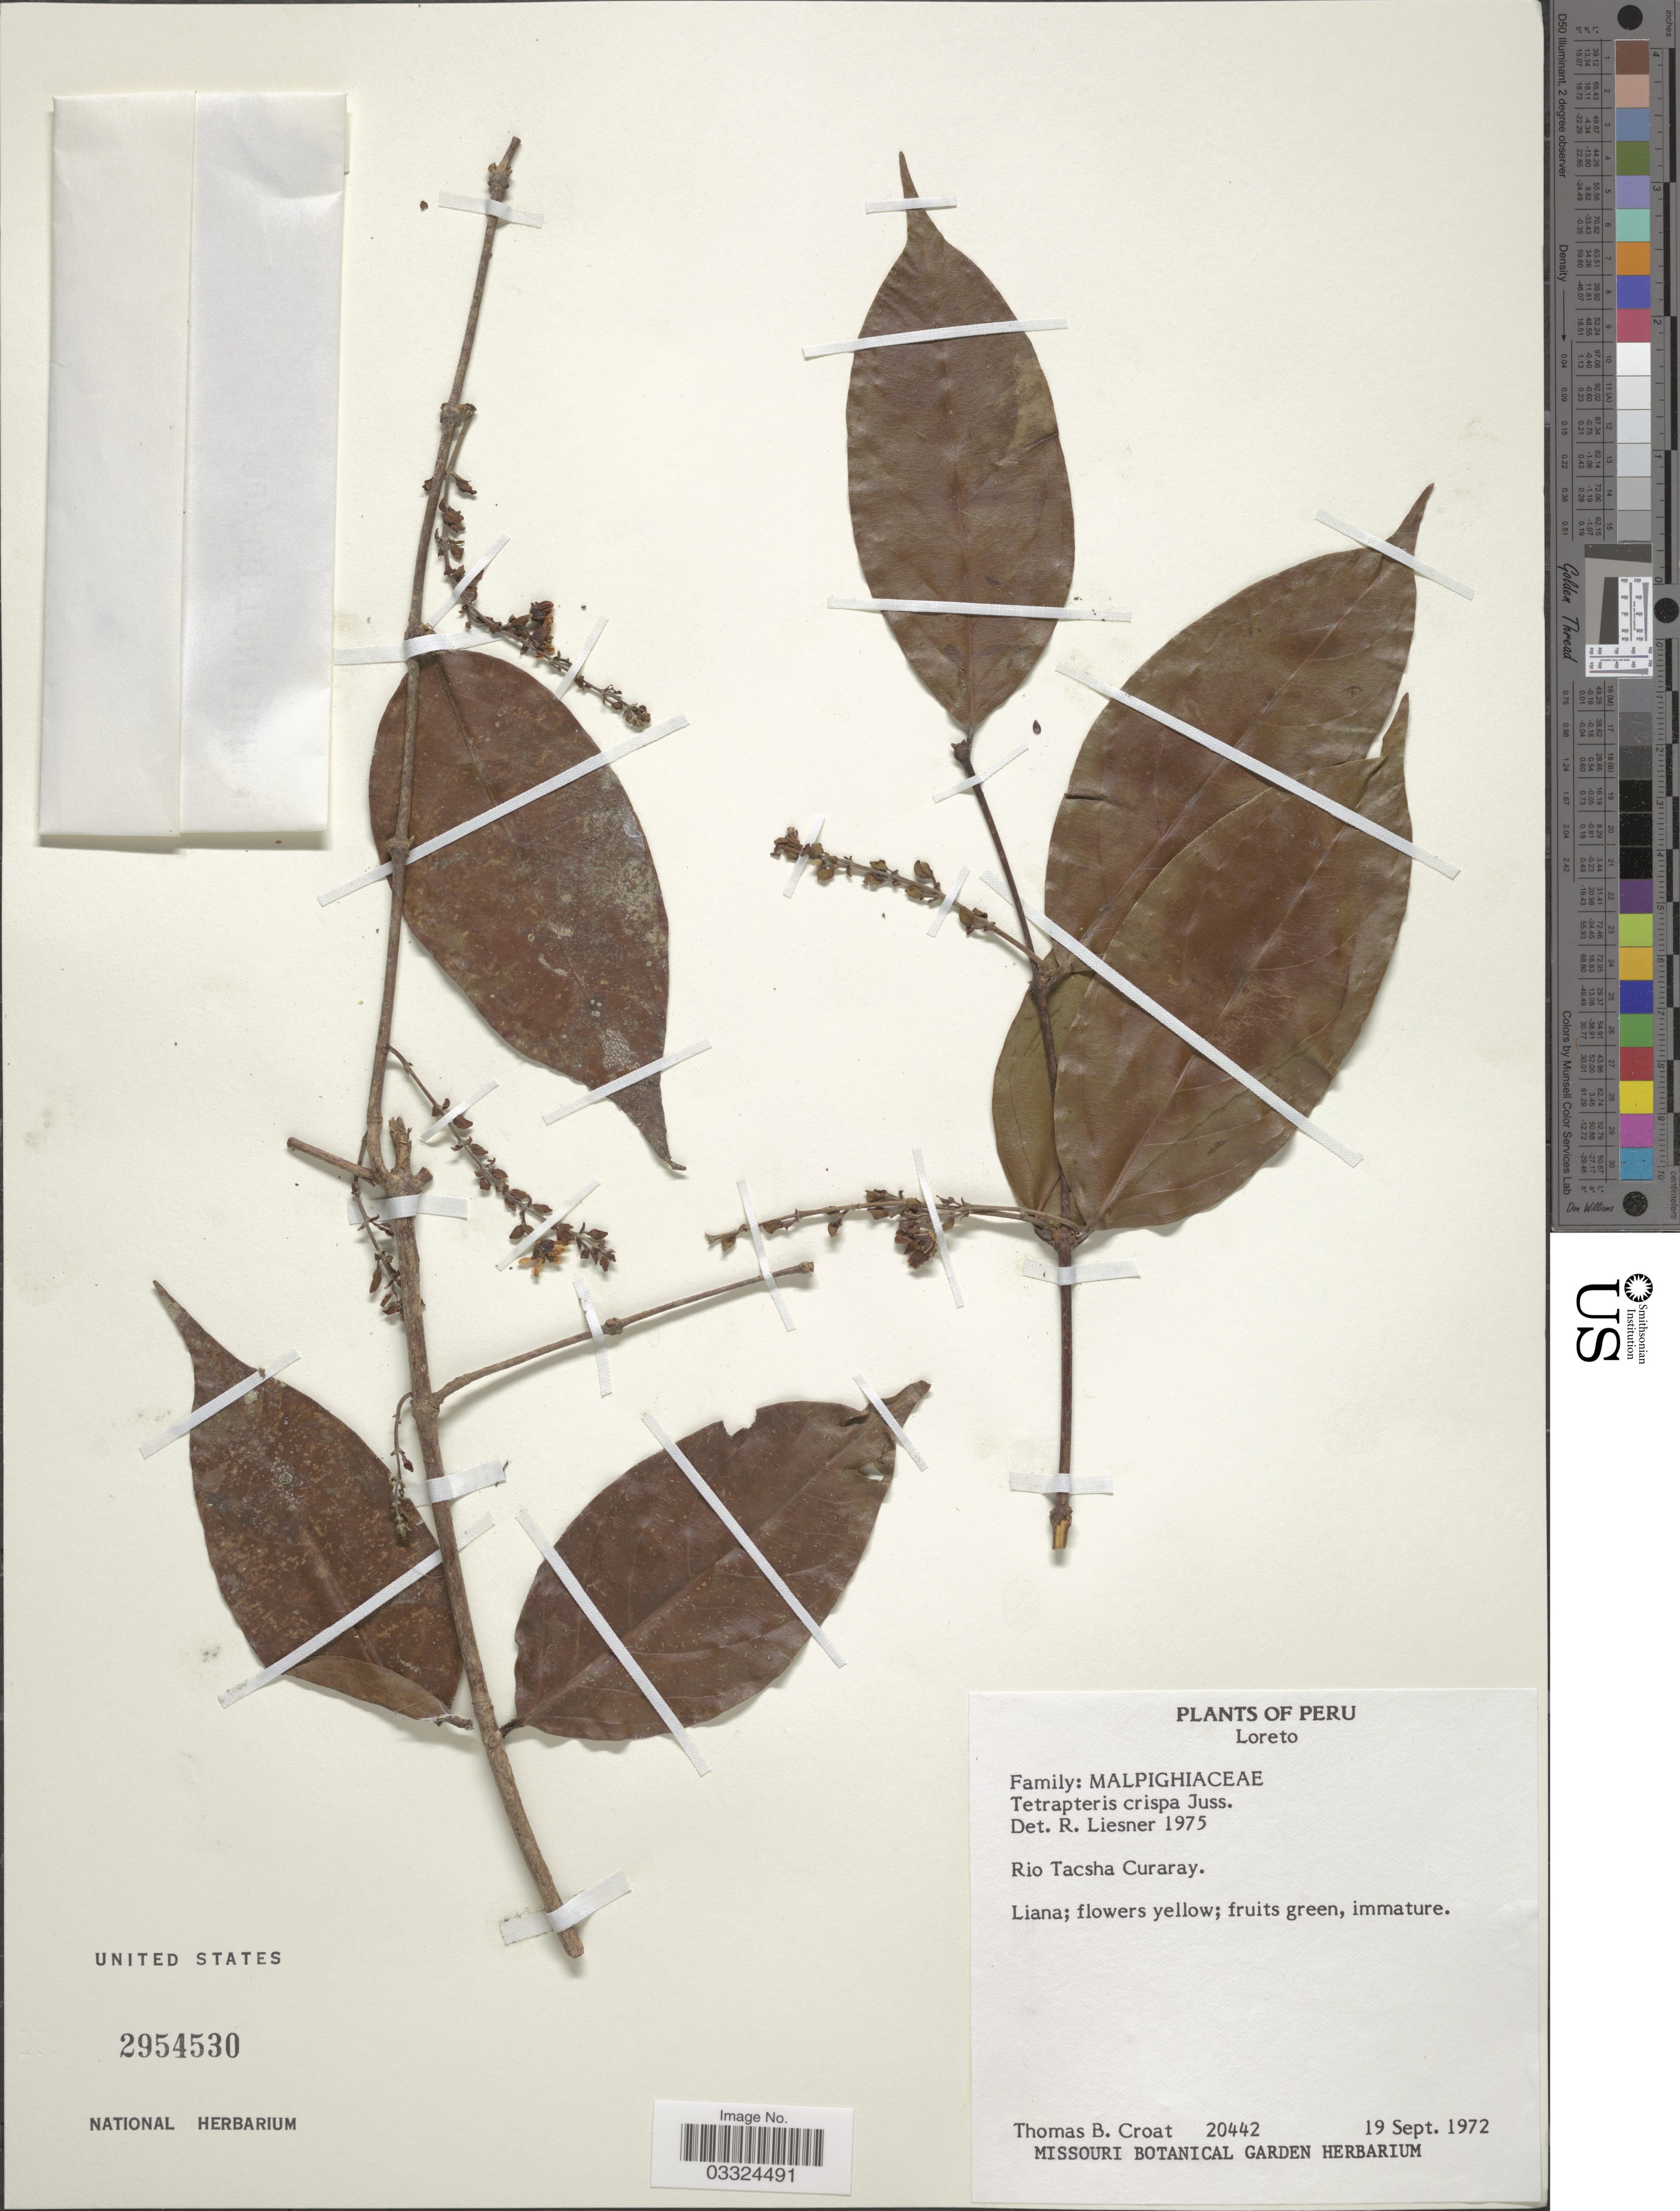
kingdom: Plantae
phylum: Tracheophyta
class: Magnoliopsida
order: Malpighiales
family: Malpighiaceae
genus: Tetrapterys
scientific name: Tetrapterys crispa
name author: A. Juss.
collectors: T. B. Croat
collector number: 20442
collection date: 1972-09-19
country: Peru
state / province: Loreto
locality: Rio Tacsha Curaray.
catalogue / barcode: US 2954530